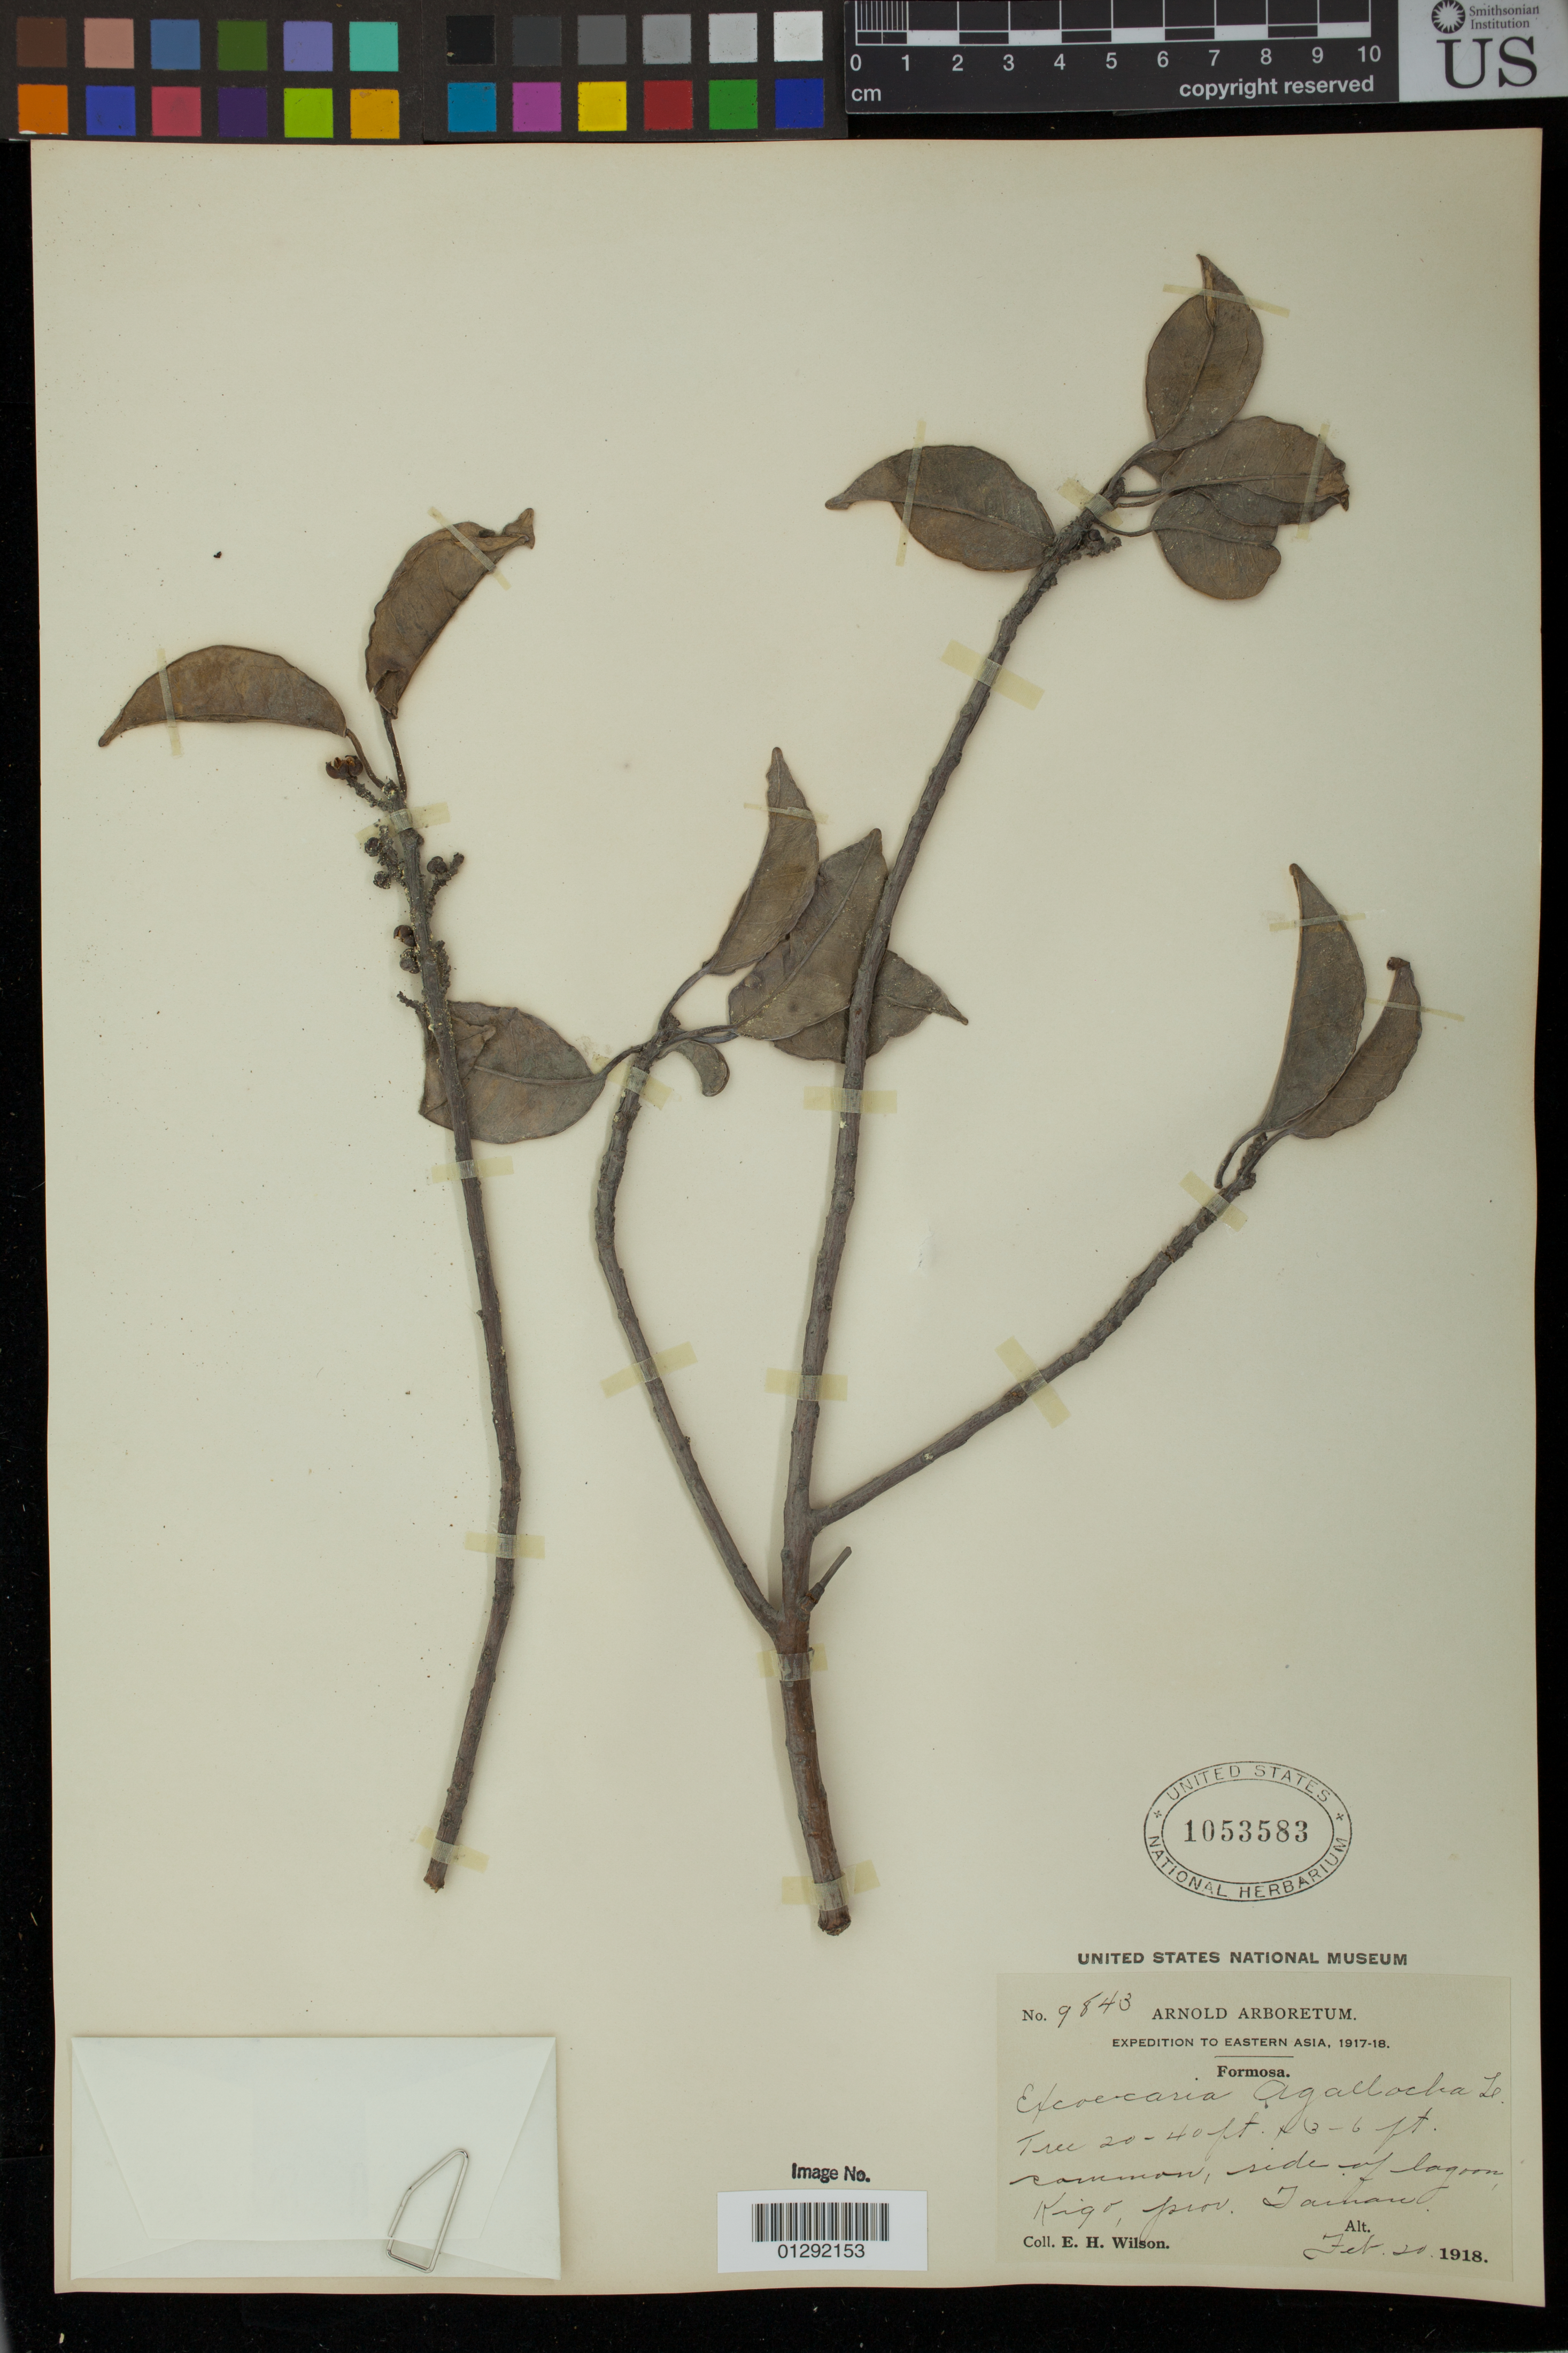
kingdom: Plantae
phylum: Tracheophyta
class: Magnoliopsida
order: Malpighiales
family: Euphorbiaceae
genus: Excoecaria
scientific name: Excoecaria agallocha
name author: L.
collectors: E. Wilson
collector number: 9843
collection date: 1918-02-20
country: Taiwan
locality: Formosa. Side of lagoon, Kigo, tainan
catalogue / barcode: US 1053583